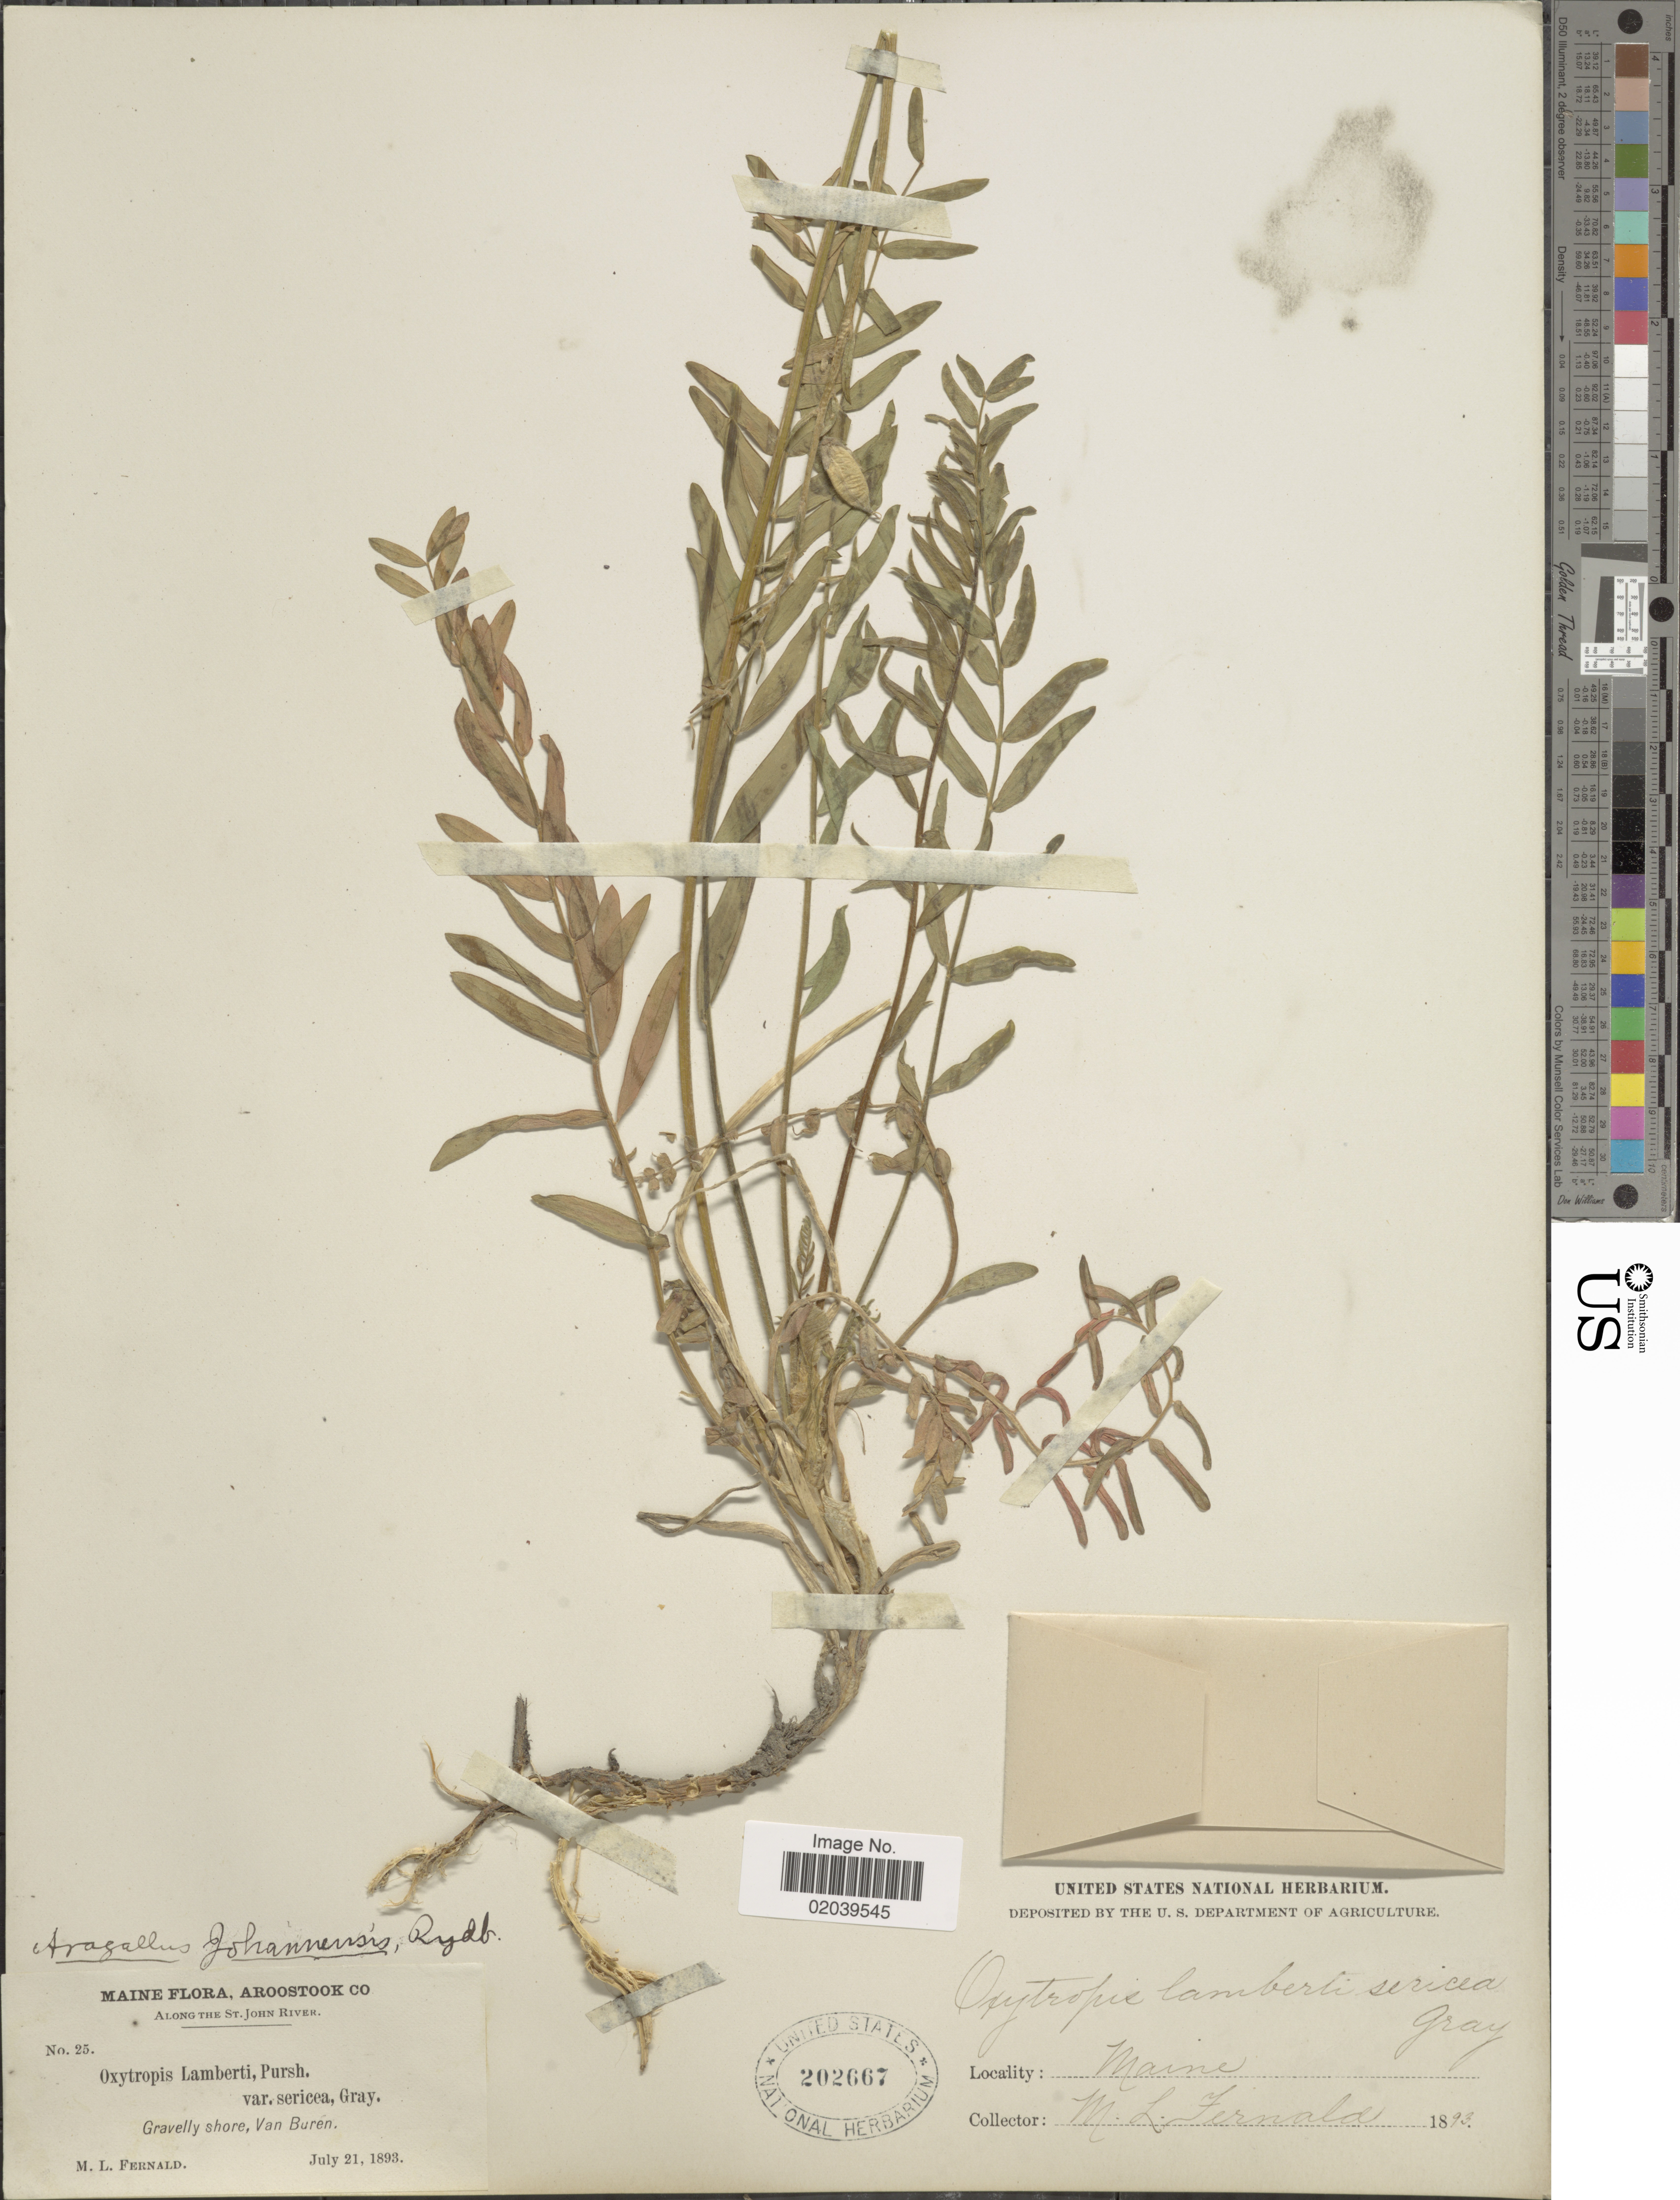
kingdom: Plantae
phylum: Tracheophyta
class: Magnoliopsida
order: Fabales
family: Fabaceae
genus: Oxytropis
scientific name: Oxytropis campestris var. johannensis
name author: Fernald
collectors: M. L. Fernald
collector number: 25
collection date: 1893-07-21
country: United States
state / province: Maine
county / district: Aroostook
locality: Along the St. John River, Gravelly shore, Van Buren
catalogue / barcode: US 202667